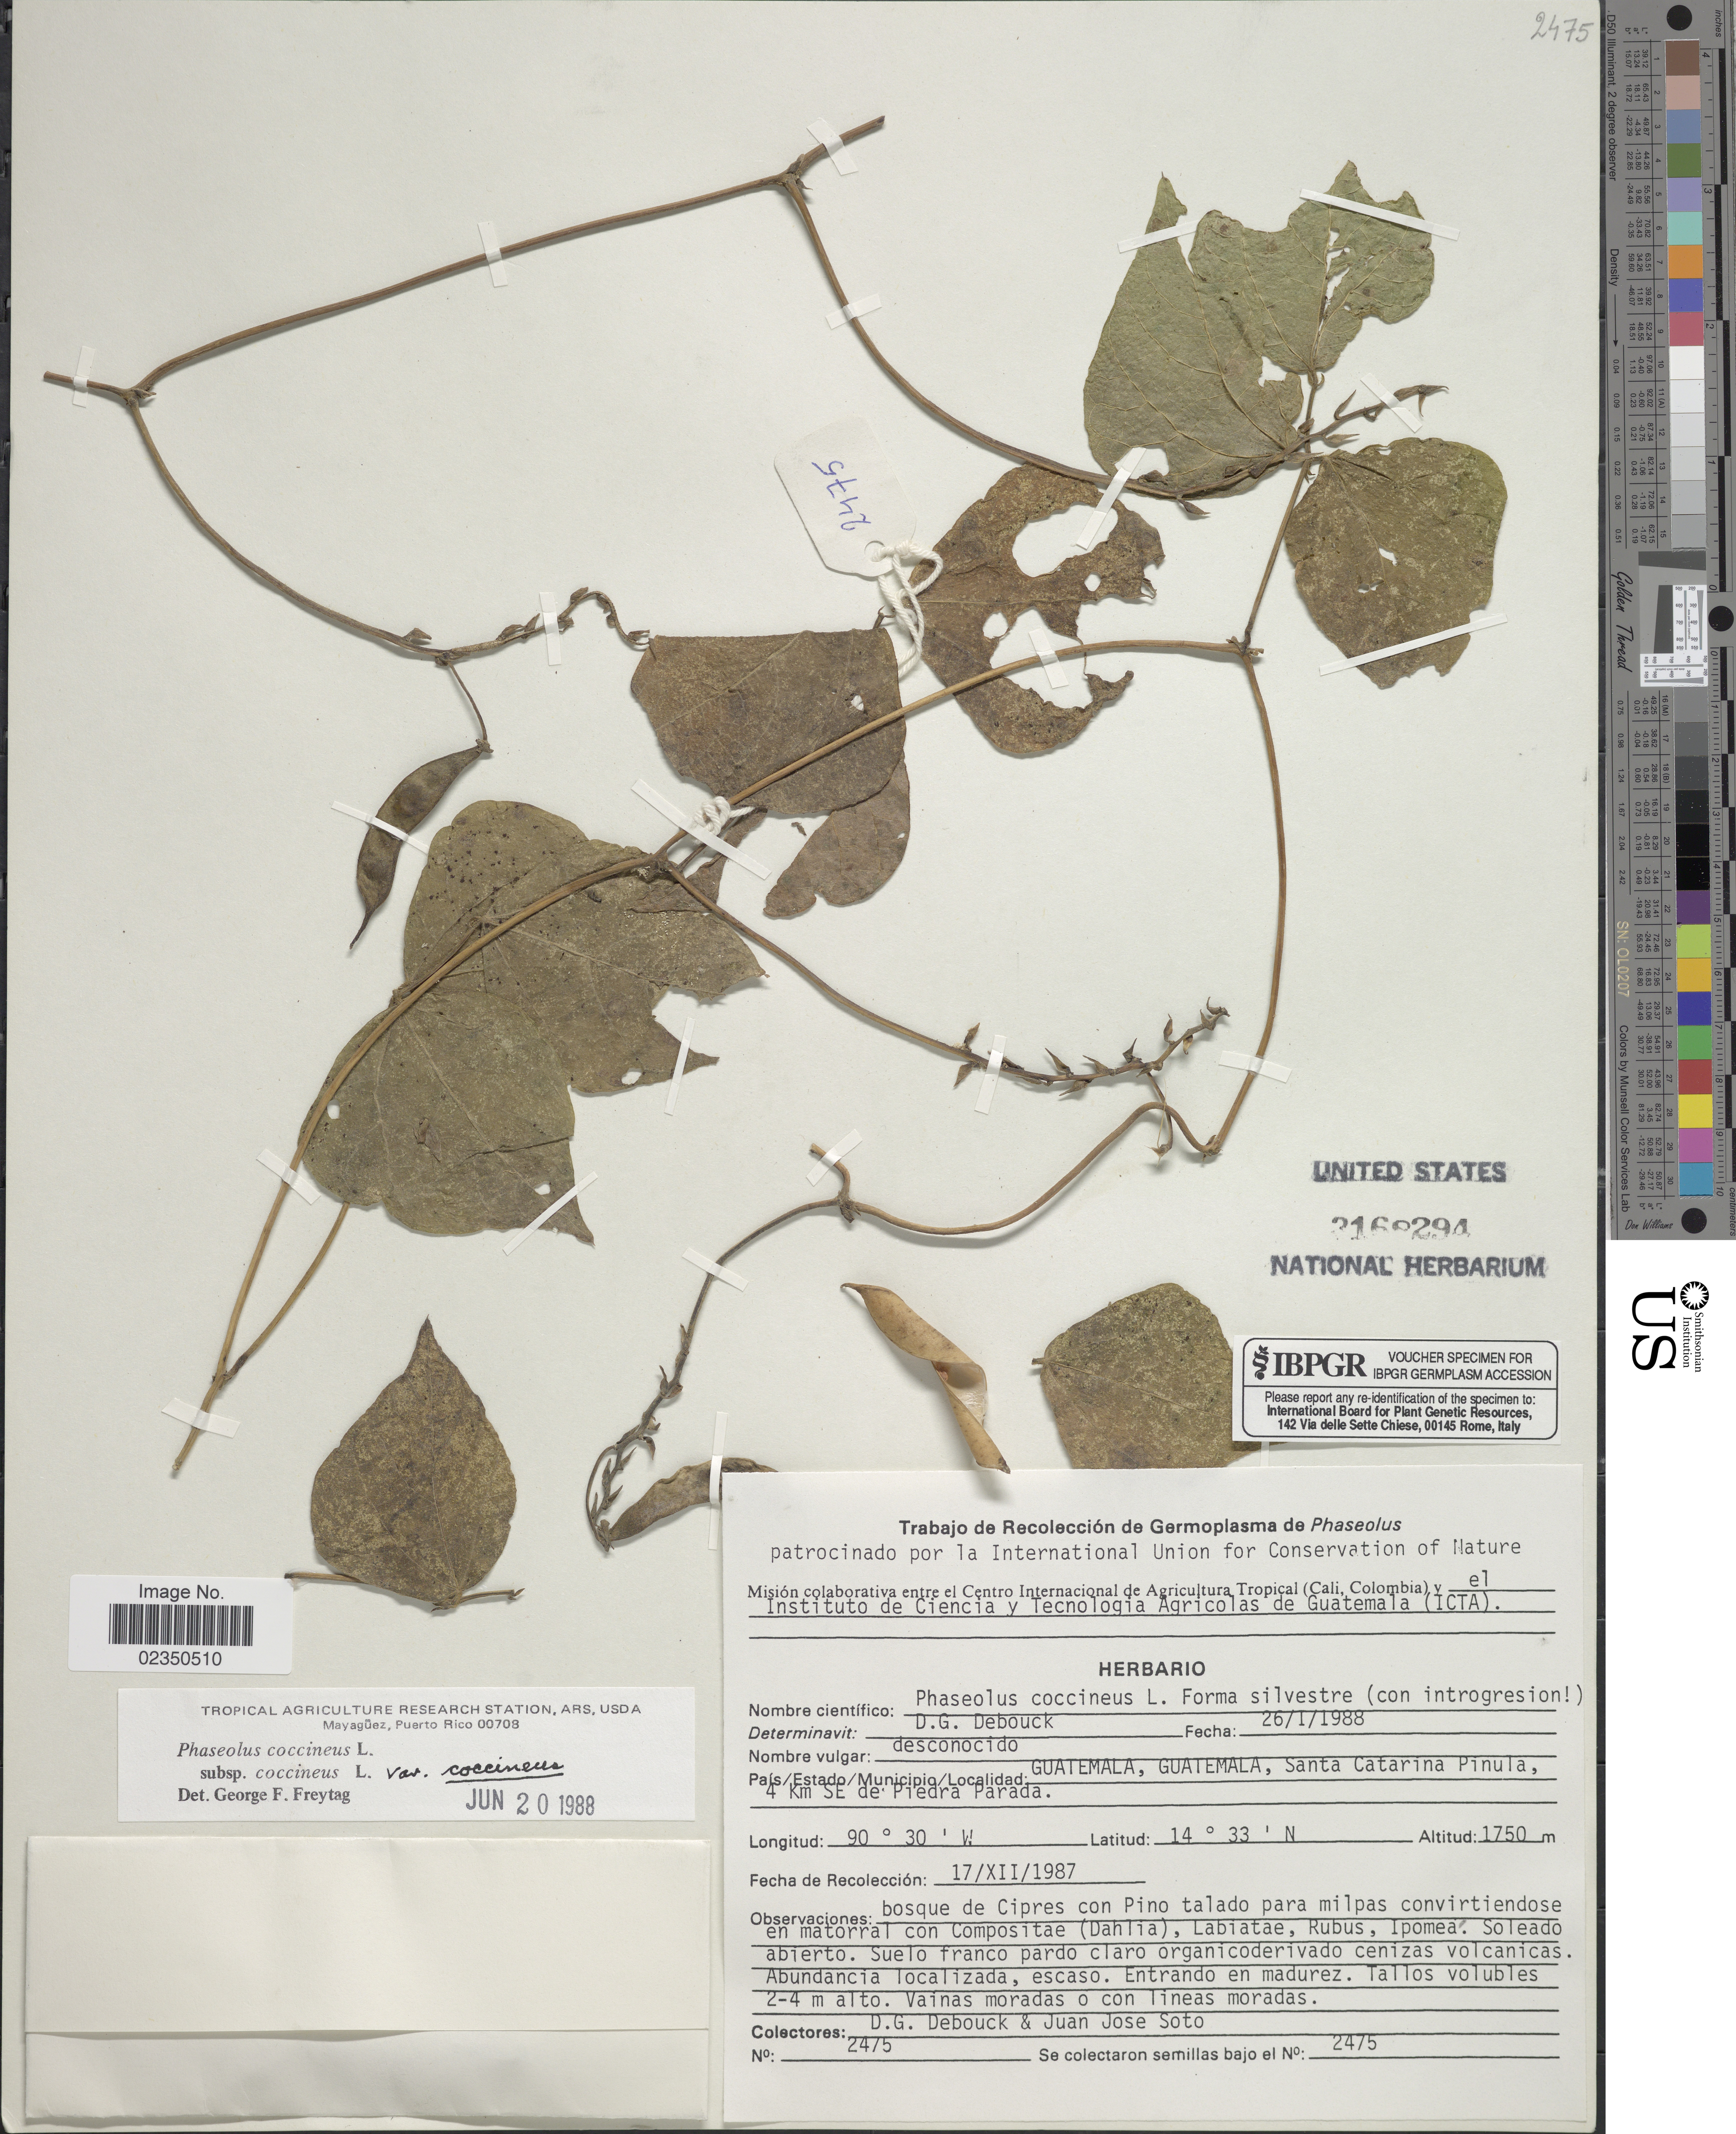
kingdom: Plantae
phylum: Tracheophyta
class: Magnoliopsida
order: Fabales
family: Fabaceae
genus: Phaseolus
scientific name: Phaseolus coccineus subsp. coccineus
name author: L.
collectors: D. Debouck & J. Soto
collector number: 2475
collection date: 1987-12-17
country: Guatemala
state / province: Guatemala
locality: Santa Catarina Pinula, 4 Km SE de Piedra Parada.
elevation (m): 1750